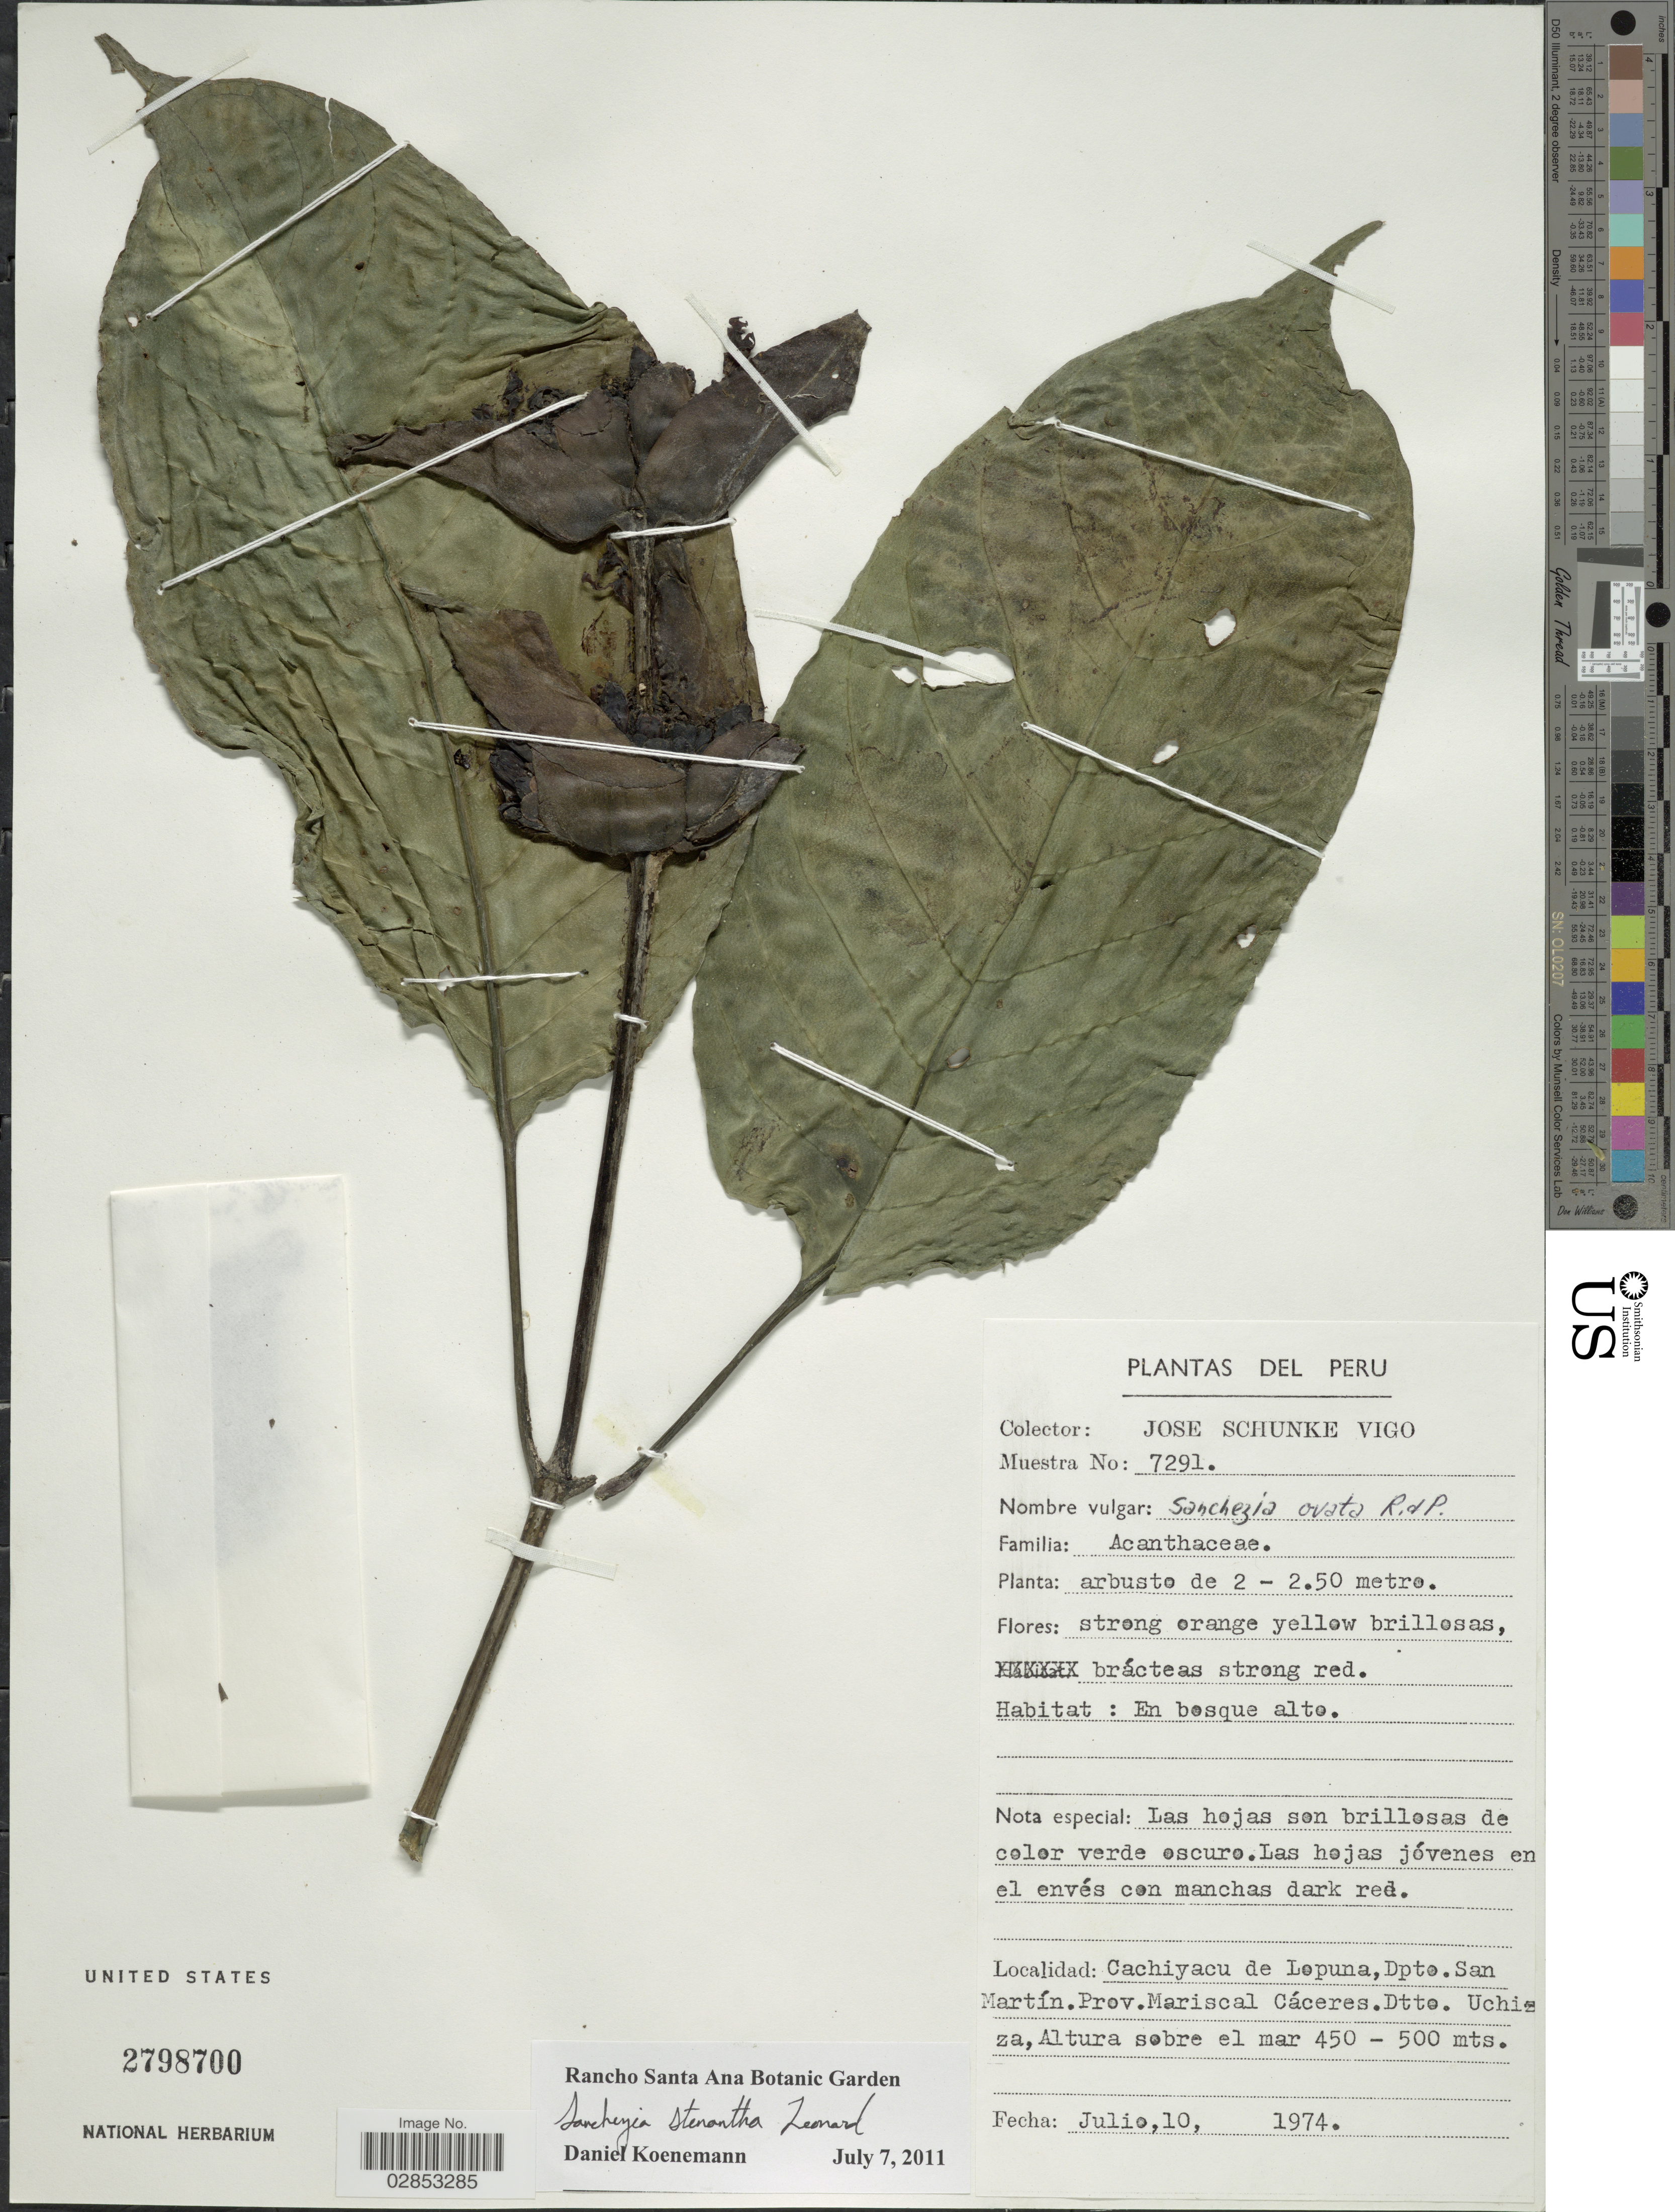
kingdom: Plantae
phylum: Tracheophyta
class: Magnoliopsida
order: Lamiales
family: Acanthaceae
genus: Sanchezia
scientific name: Sanchezia ovata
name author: Ruiz & Pav.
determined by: Azevedo, Igor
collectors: J. Schunke Vigo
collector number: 7291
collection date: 1974-07-10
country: Peru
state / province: San Martín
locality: Cachiyacu de Lepuna, Dpto. San Martín, Prov. Mariscal Cáceres, Dtto. Uchizza.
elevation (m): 450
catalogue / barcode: US 2798700